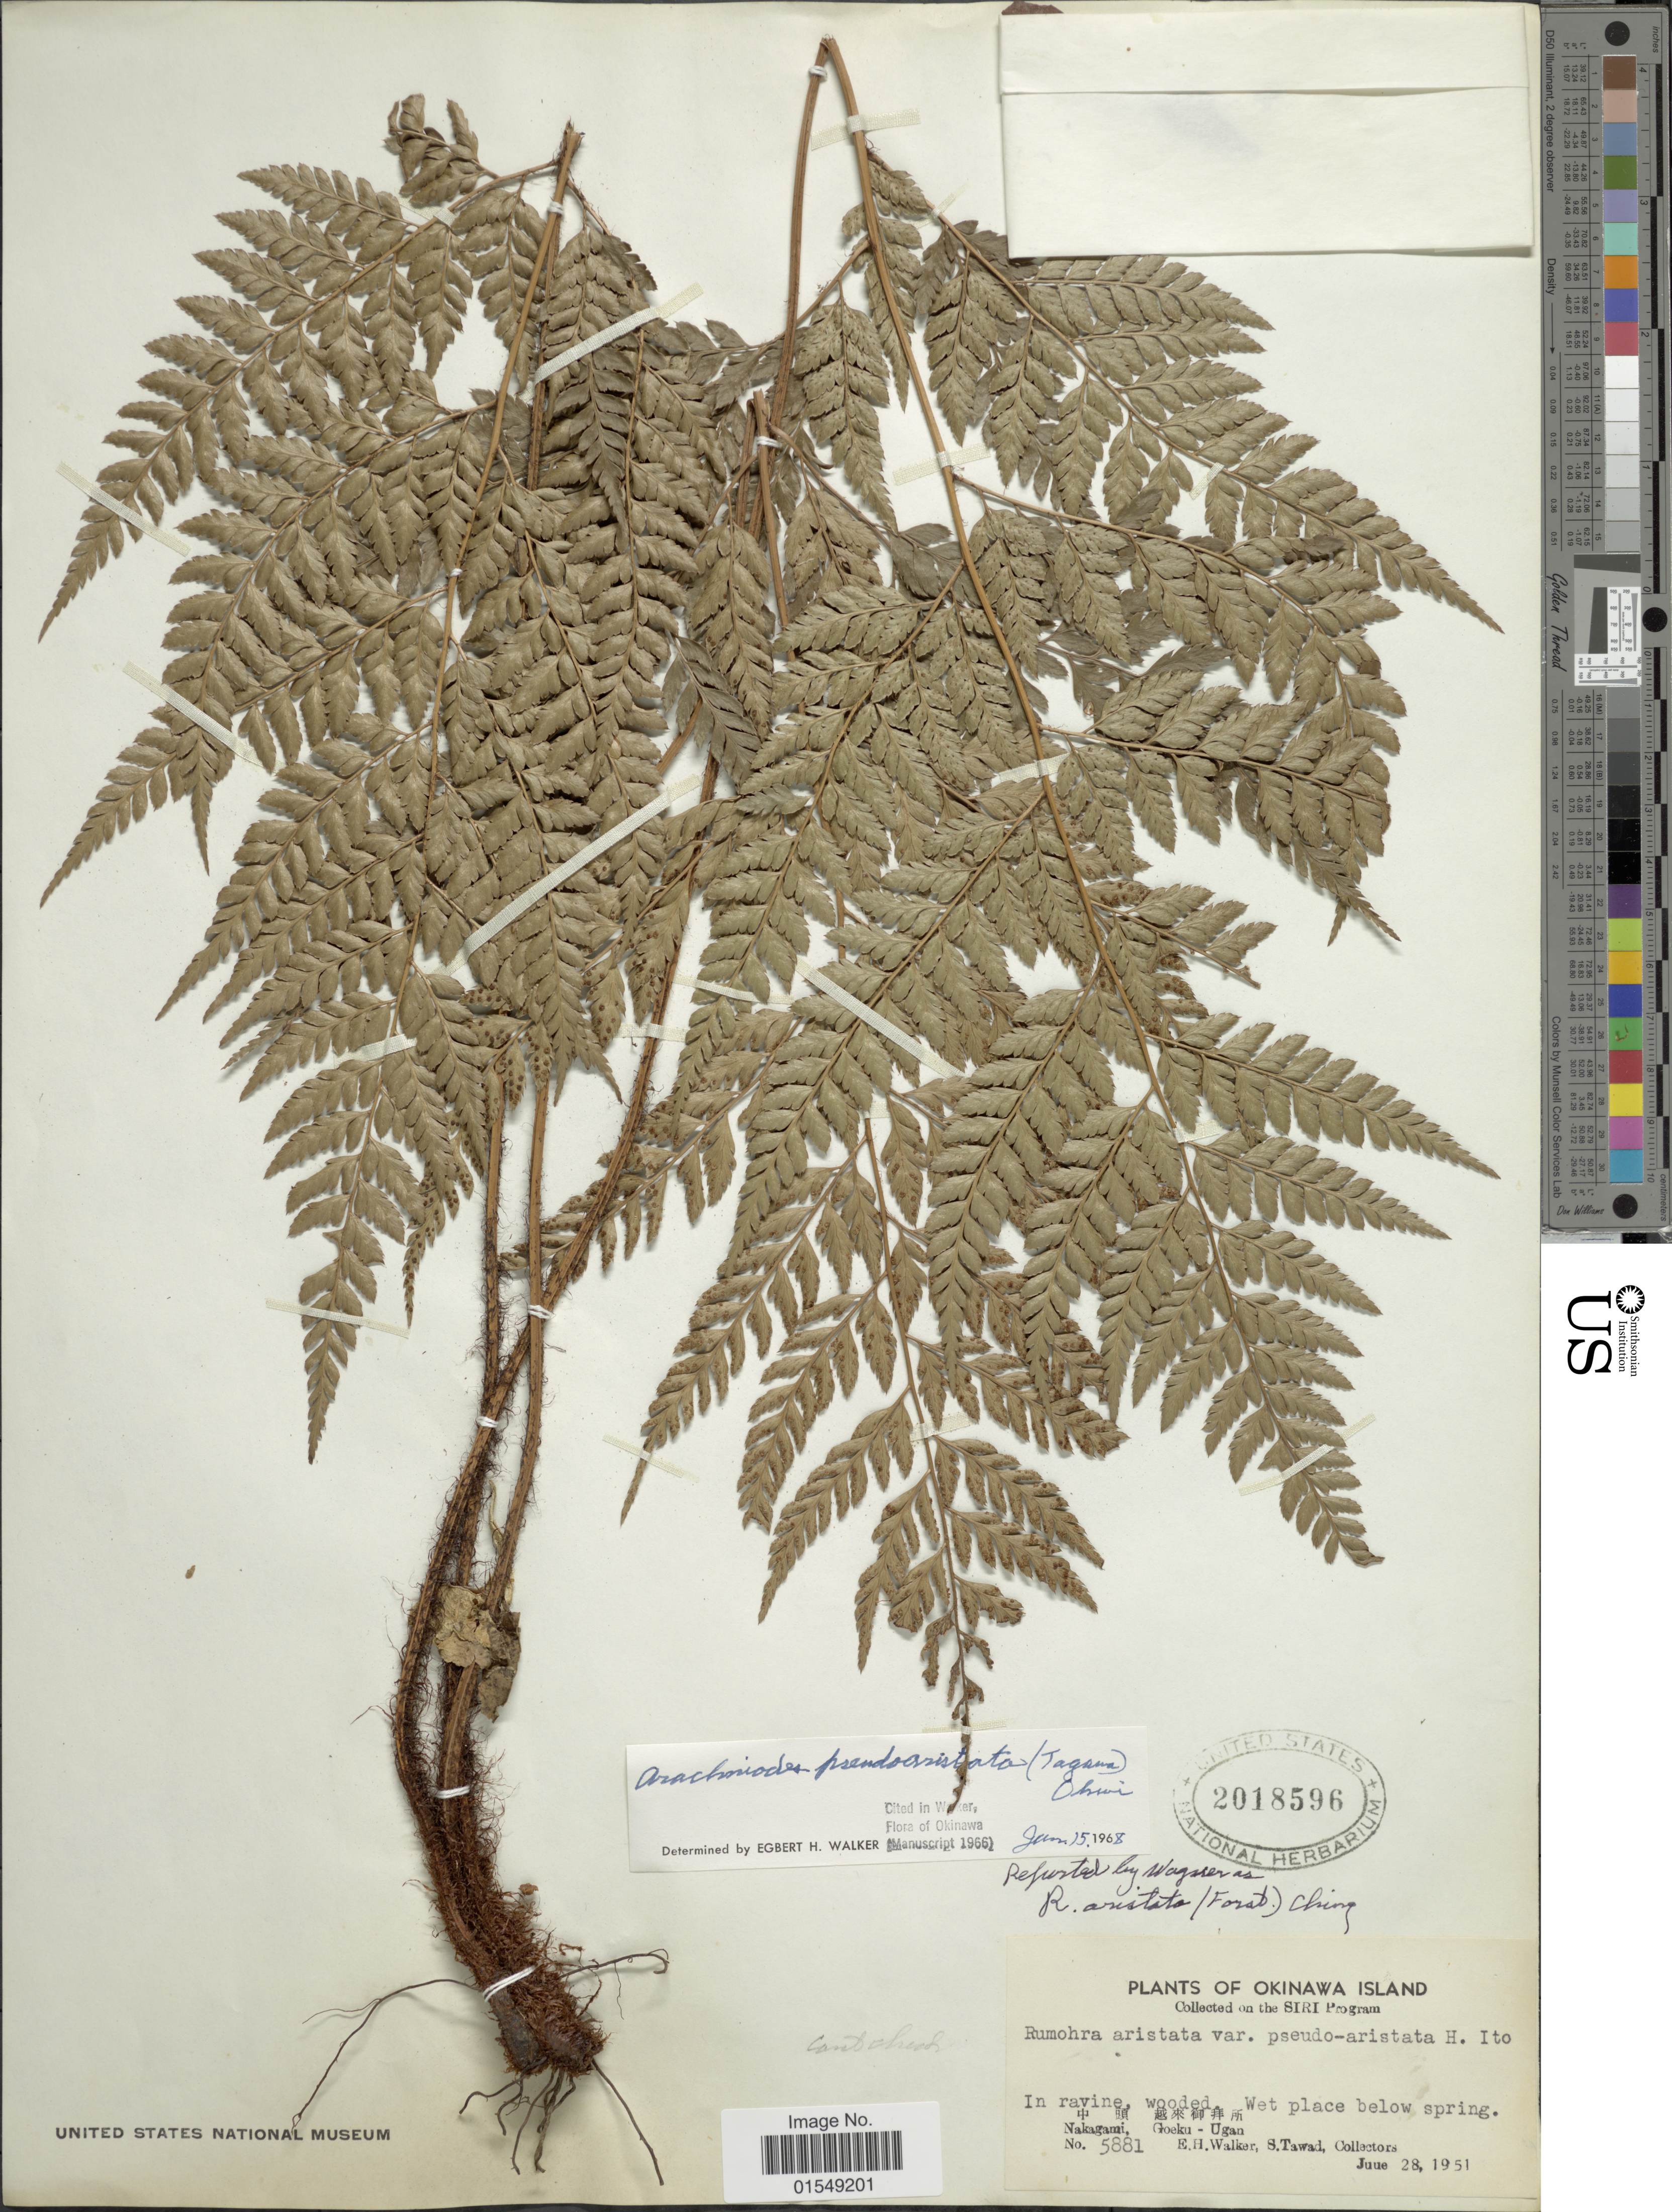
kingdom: Plantae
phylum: Tracheophyta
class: Polypodiopsida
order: Polypodiales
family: Dryopteridaceae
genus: Arachniodes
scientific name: Arachniodes pseudoaristata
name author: (Tagawa) Ohwi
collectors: E. H. Walker & S. Tawad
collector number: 5881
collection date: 1951-06-28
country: Japan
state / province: Okinawa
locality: Okinawa Island, Nakagami, Goeku-Ugan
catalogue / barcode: US 2018596